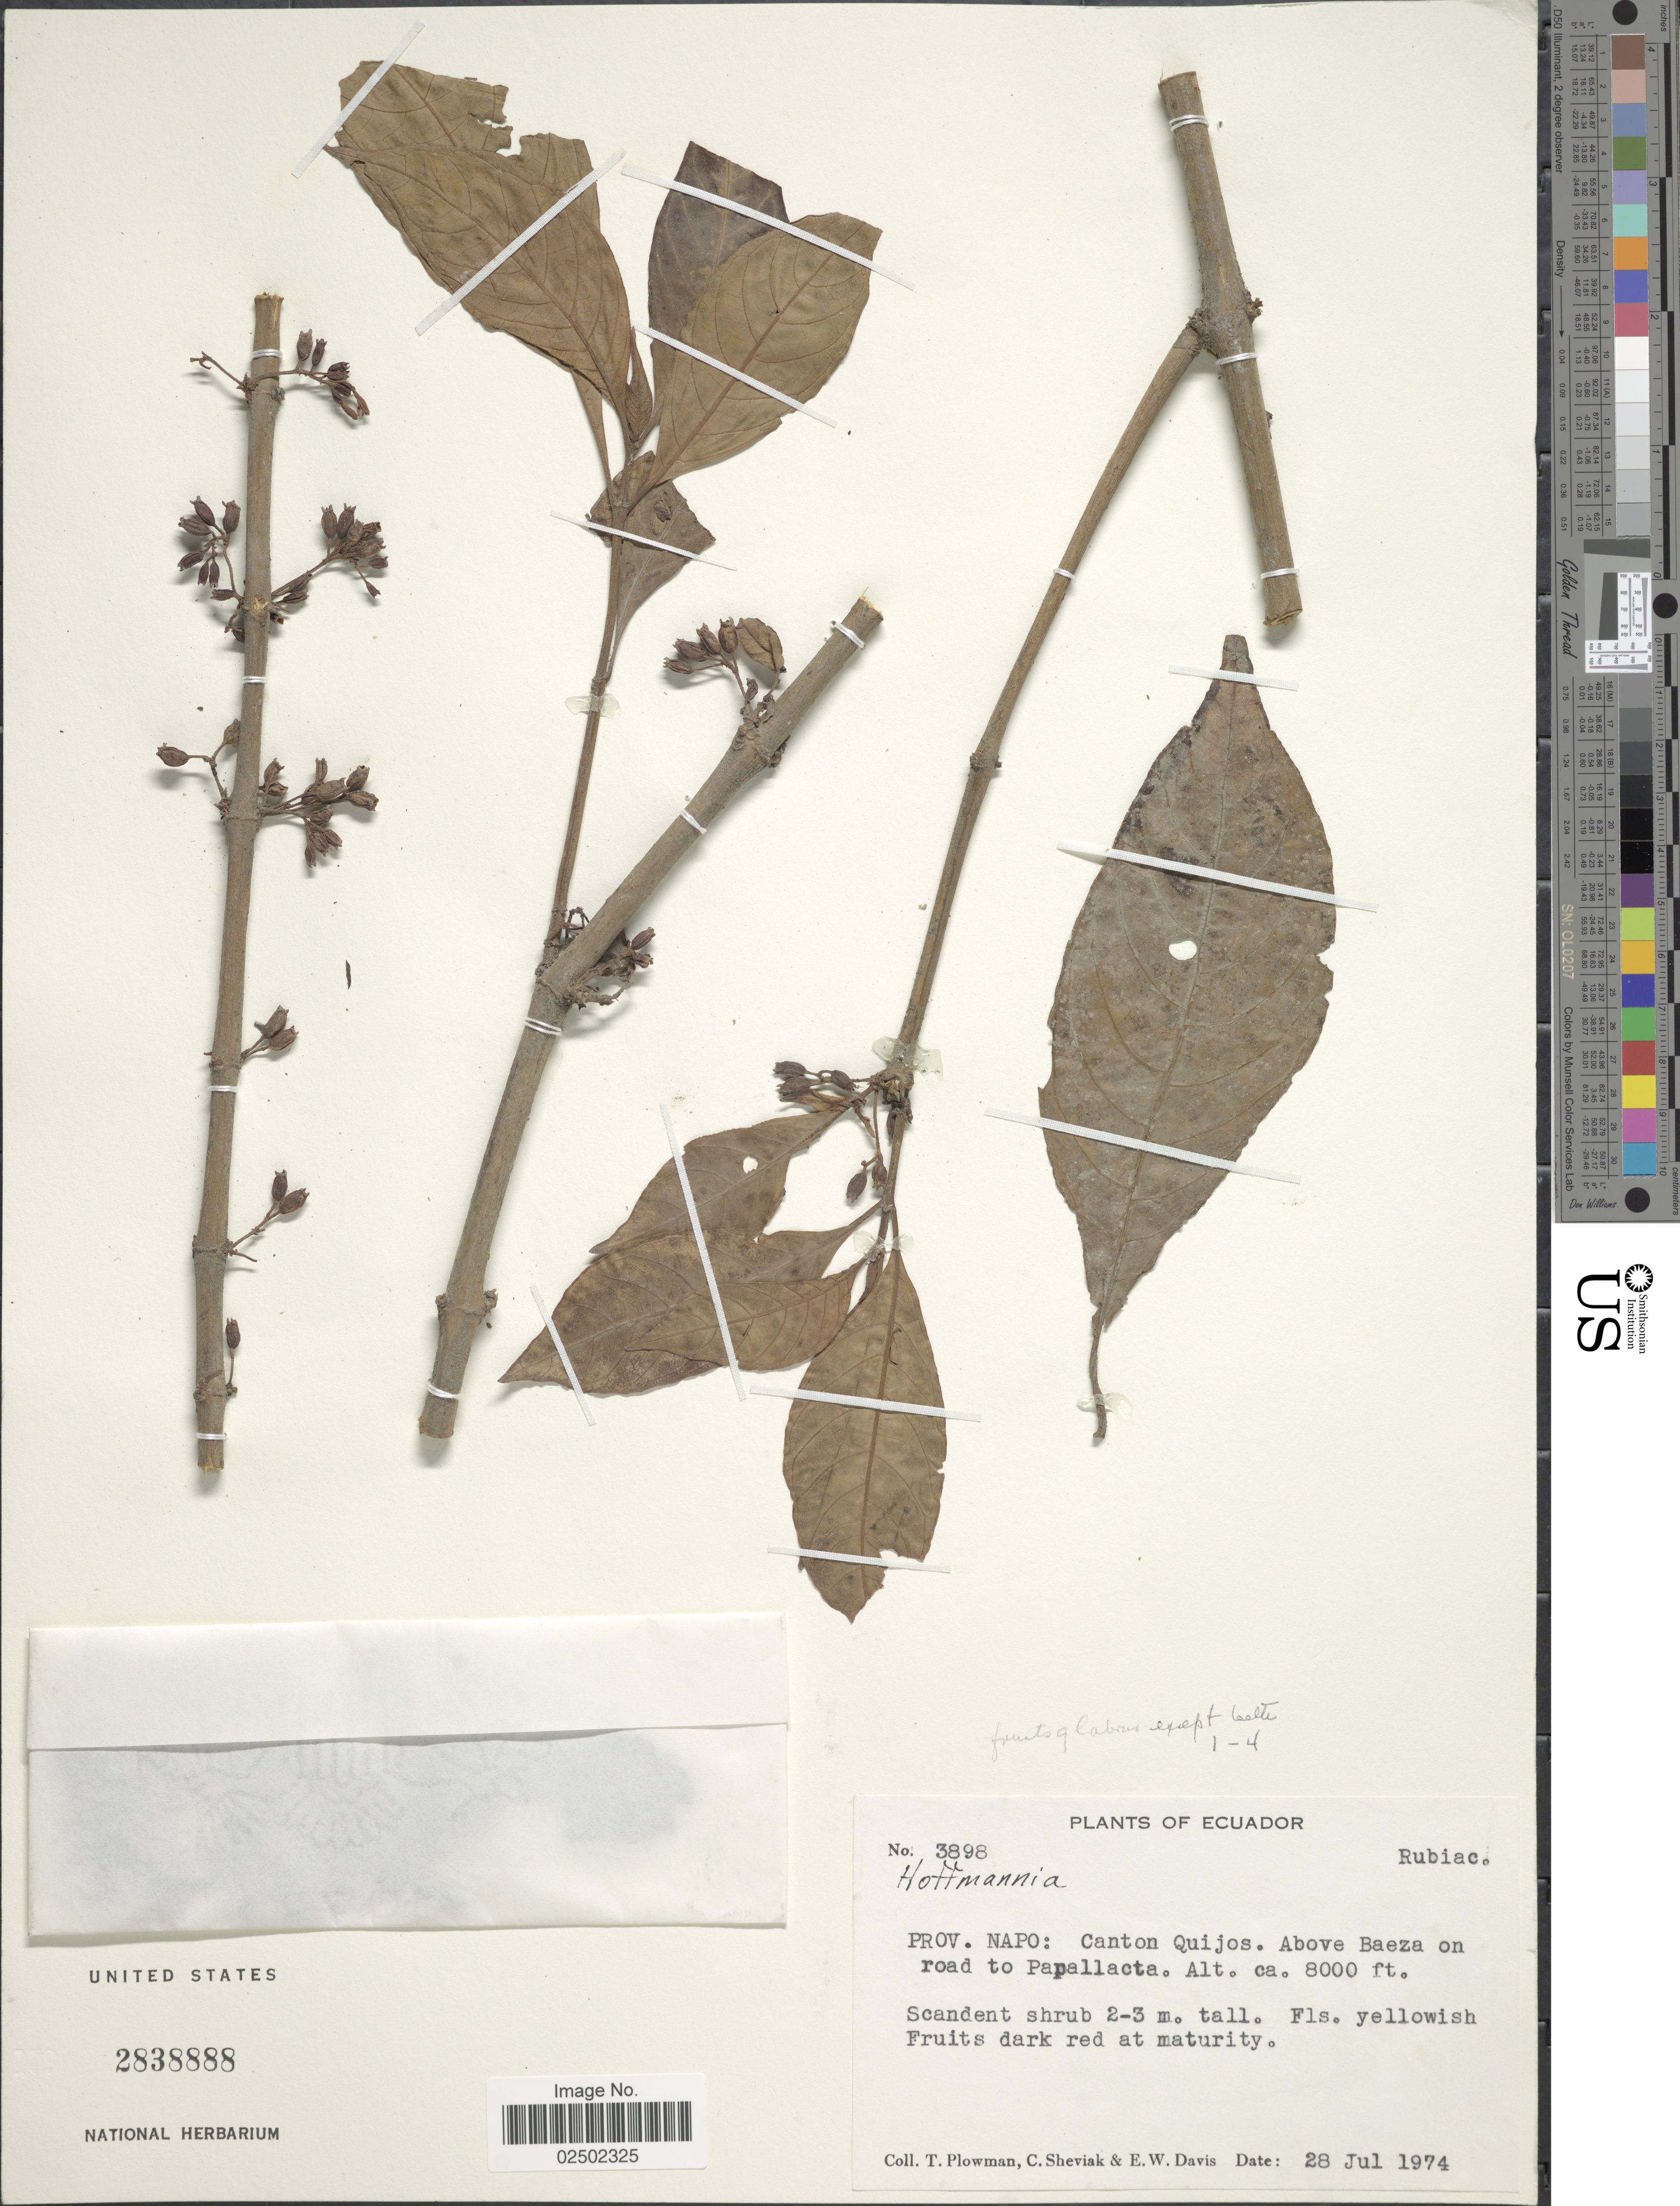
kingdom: Plantae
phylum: Tracheophyta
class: Magnoliopsida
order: Gentianales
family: Rubiaceae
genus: Hoffmannia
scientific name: Hoffmannia sp.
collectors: T. Plowman, C. J. Sheviak & E. W. Davis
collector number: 3898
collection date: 1974-07-28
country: Ecuador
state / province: Napo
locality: Prov. Napo: Canton Quijos, Above Baeza on road to Papallacta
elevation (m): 2438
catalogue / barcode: US 2838888